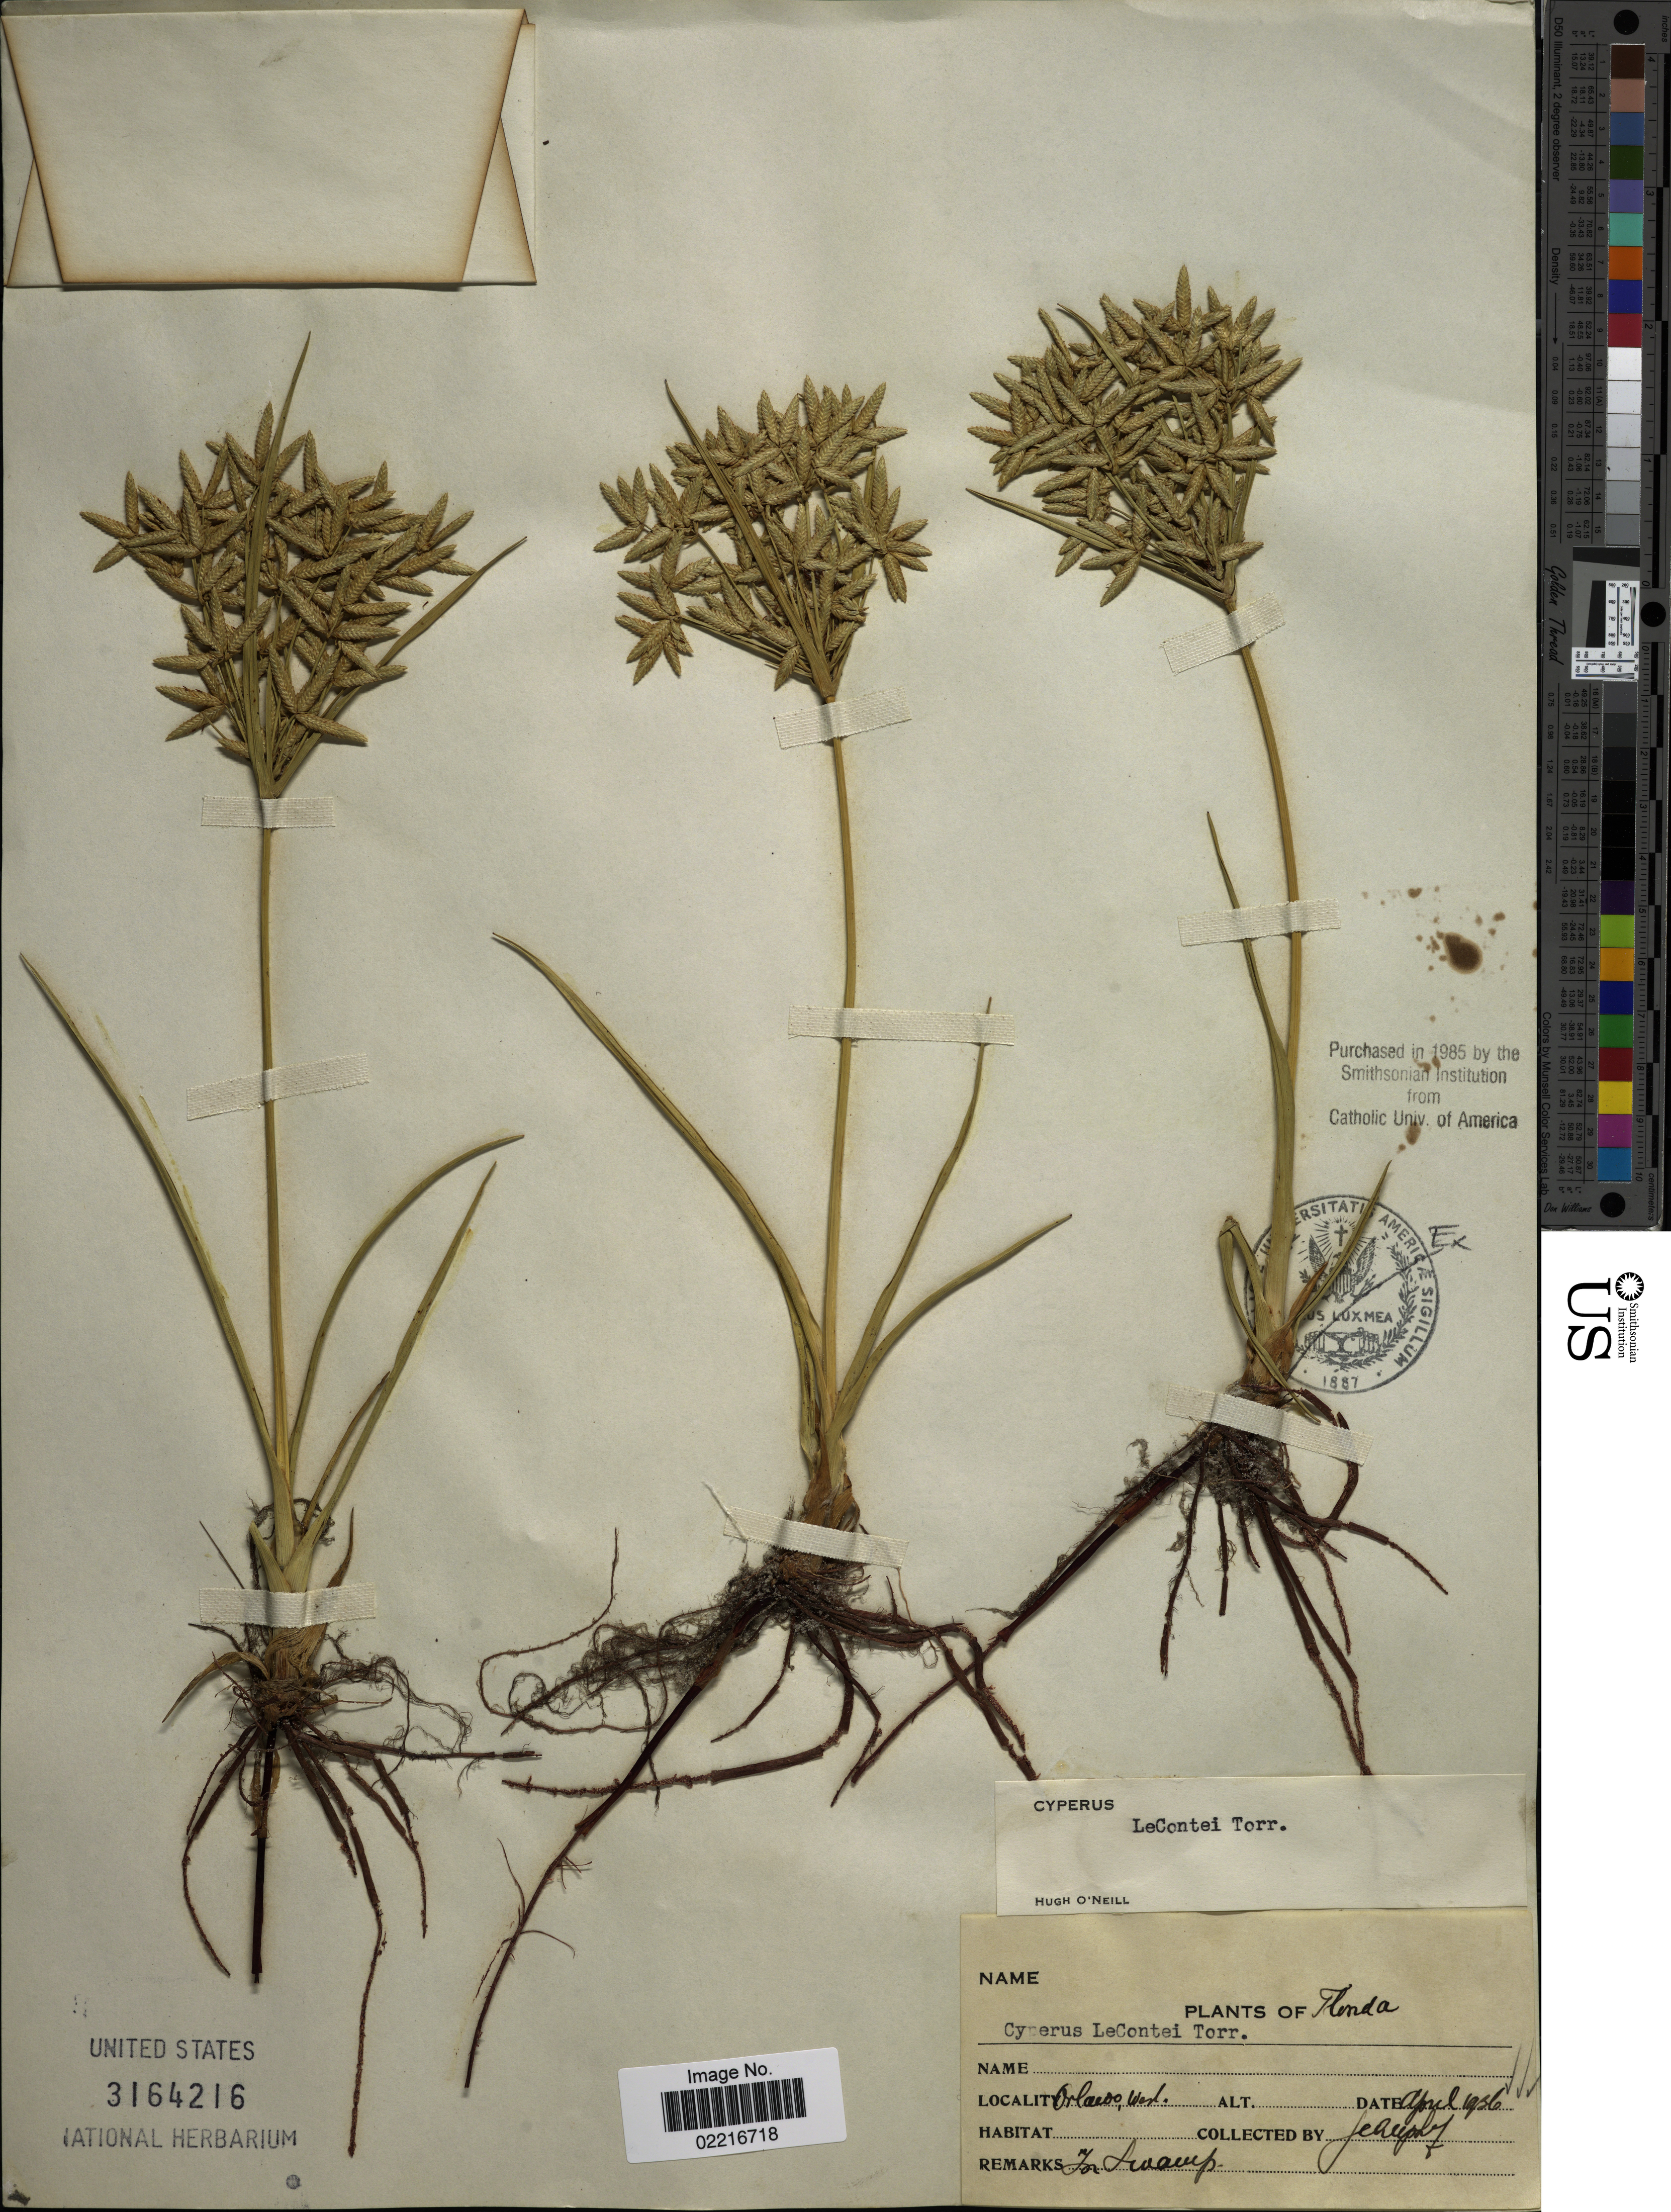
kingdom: Plantae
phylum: Tracheophyta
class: Liliopsida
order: Poales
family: Cyperaceae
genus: Cyperus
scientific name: Cyperus lecontei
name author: Torr. ex Steud.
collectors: J. C. T. Uphof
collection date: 1936-04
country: United States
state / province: Florida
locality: Orlando, West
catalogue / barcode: US 3164216